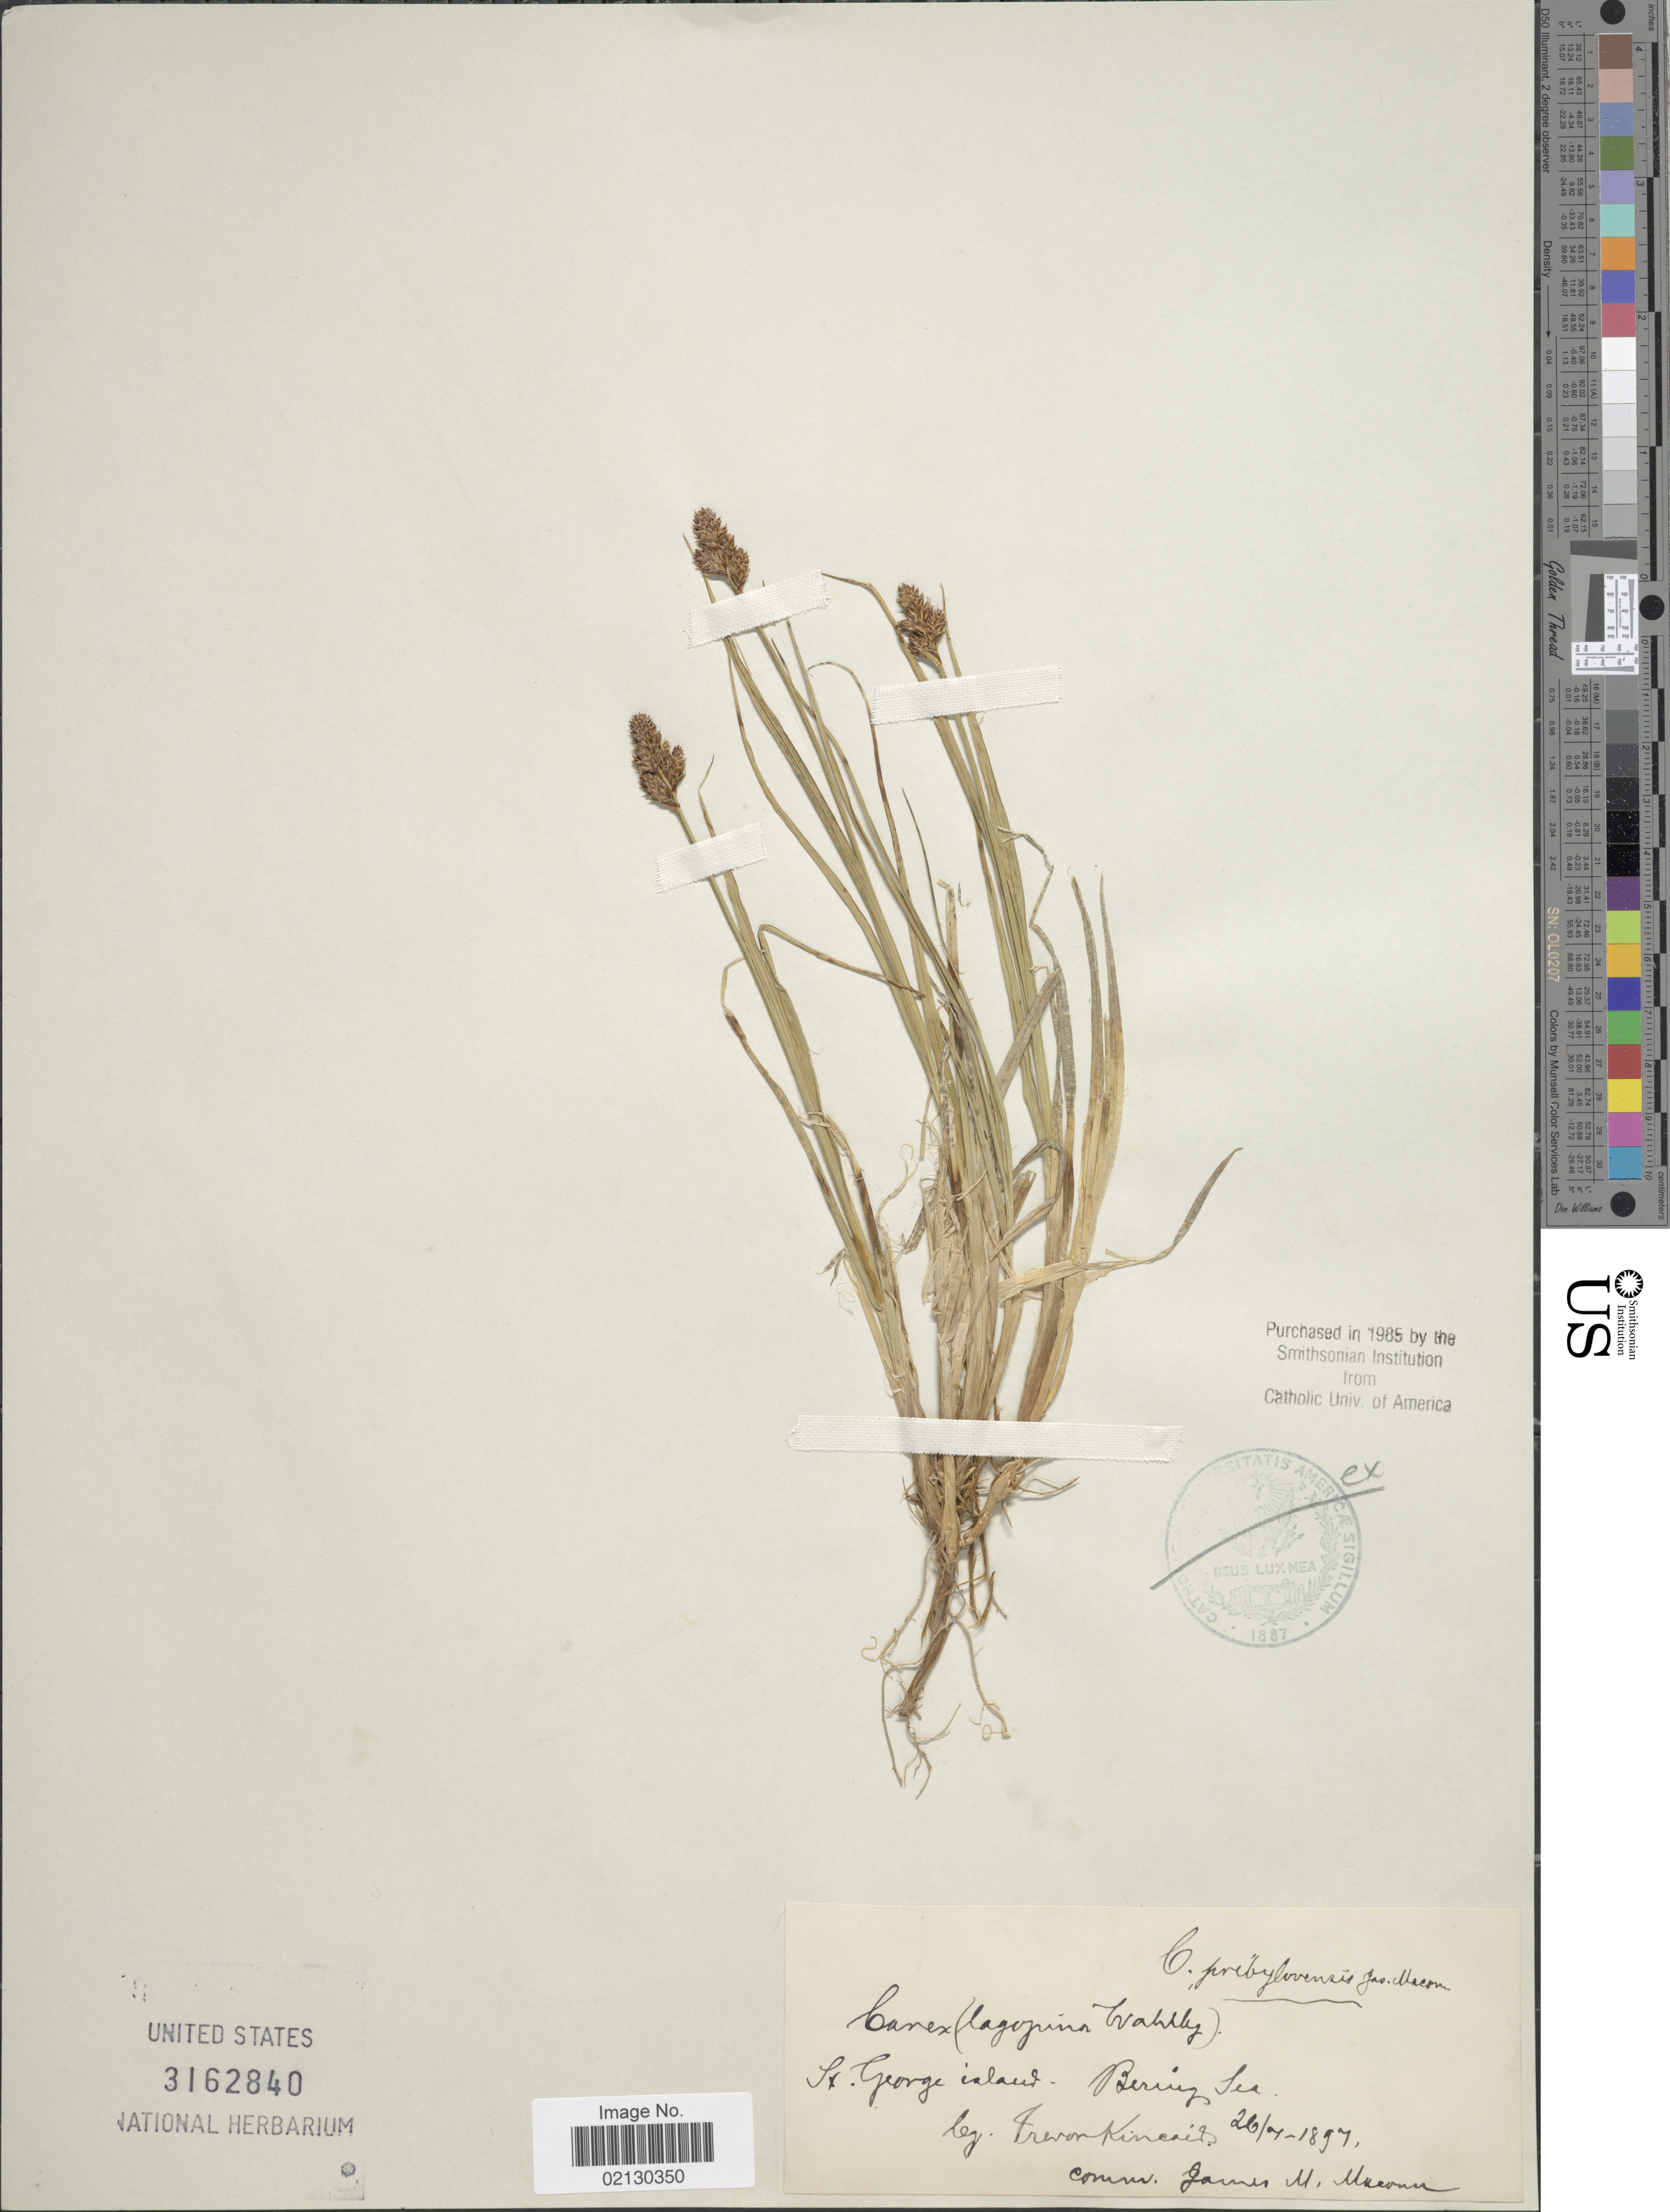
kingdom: Plantae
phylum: Tracheophyta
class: Liliopsida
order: Poales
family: Cyperaceae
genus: Carex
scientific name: Carex pribylovensis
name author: Macoun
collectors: T. C. Kincaid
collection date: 1897-07-26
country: United States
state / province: Alaska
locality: St. George Island, Bering Sea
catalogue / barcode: US 3162840